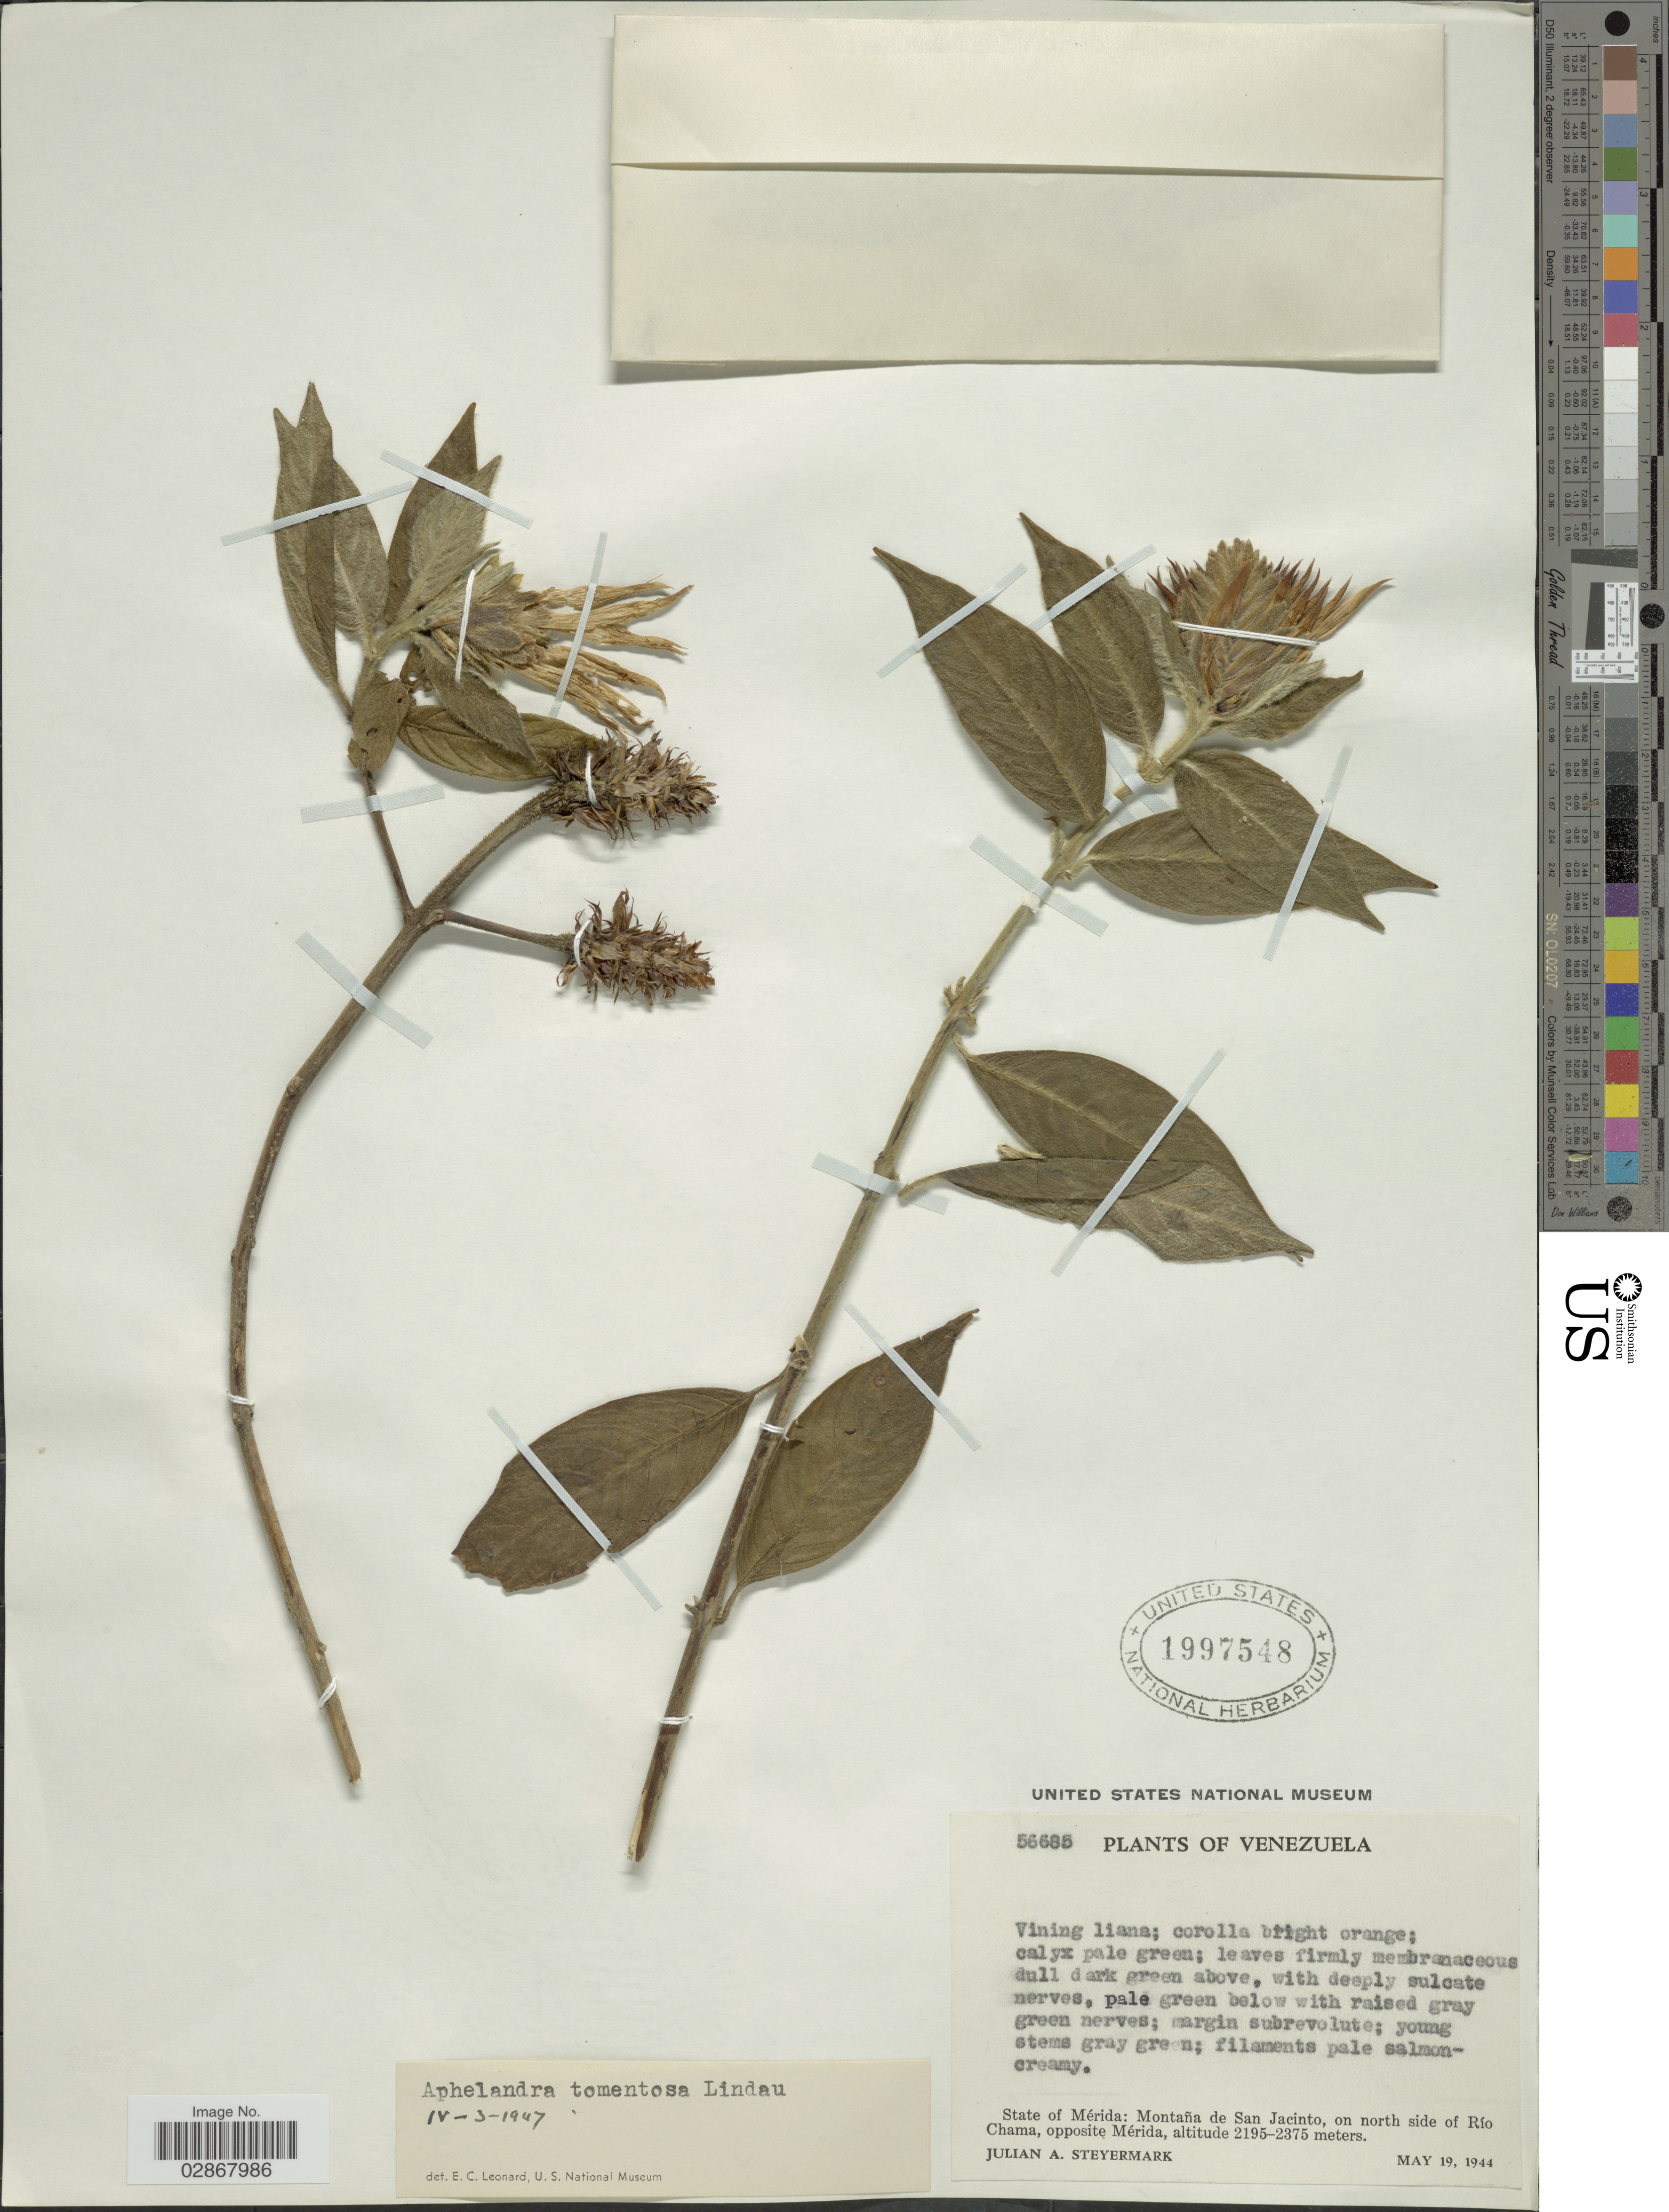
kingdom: Plantae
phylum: Tracheophyta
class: Magnoliopsida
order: Lamiales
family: Acanthaceae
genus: Aphelandra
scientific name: Aphelandra tomentosa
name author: Lindau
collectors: J. Steyermark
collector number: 56685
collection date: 1944-05-19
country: Venezuela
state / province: Mérida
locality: Montaña de San Jacinto, on north side of Río Chama, opposite Mérida.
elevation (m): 2195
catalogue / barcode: US 1997548